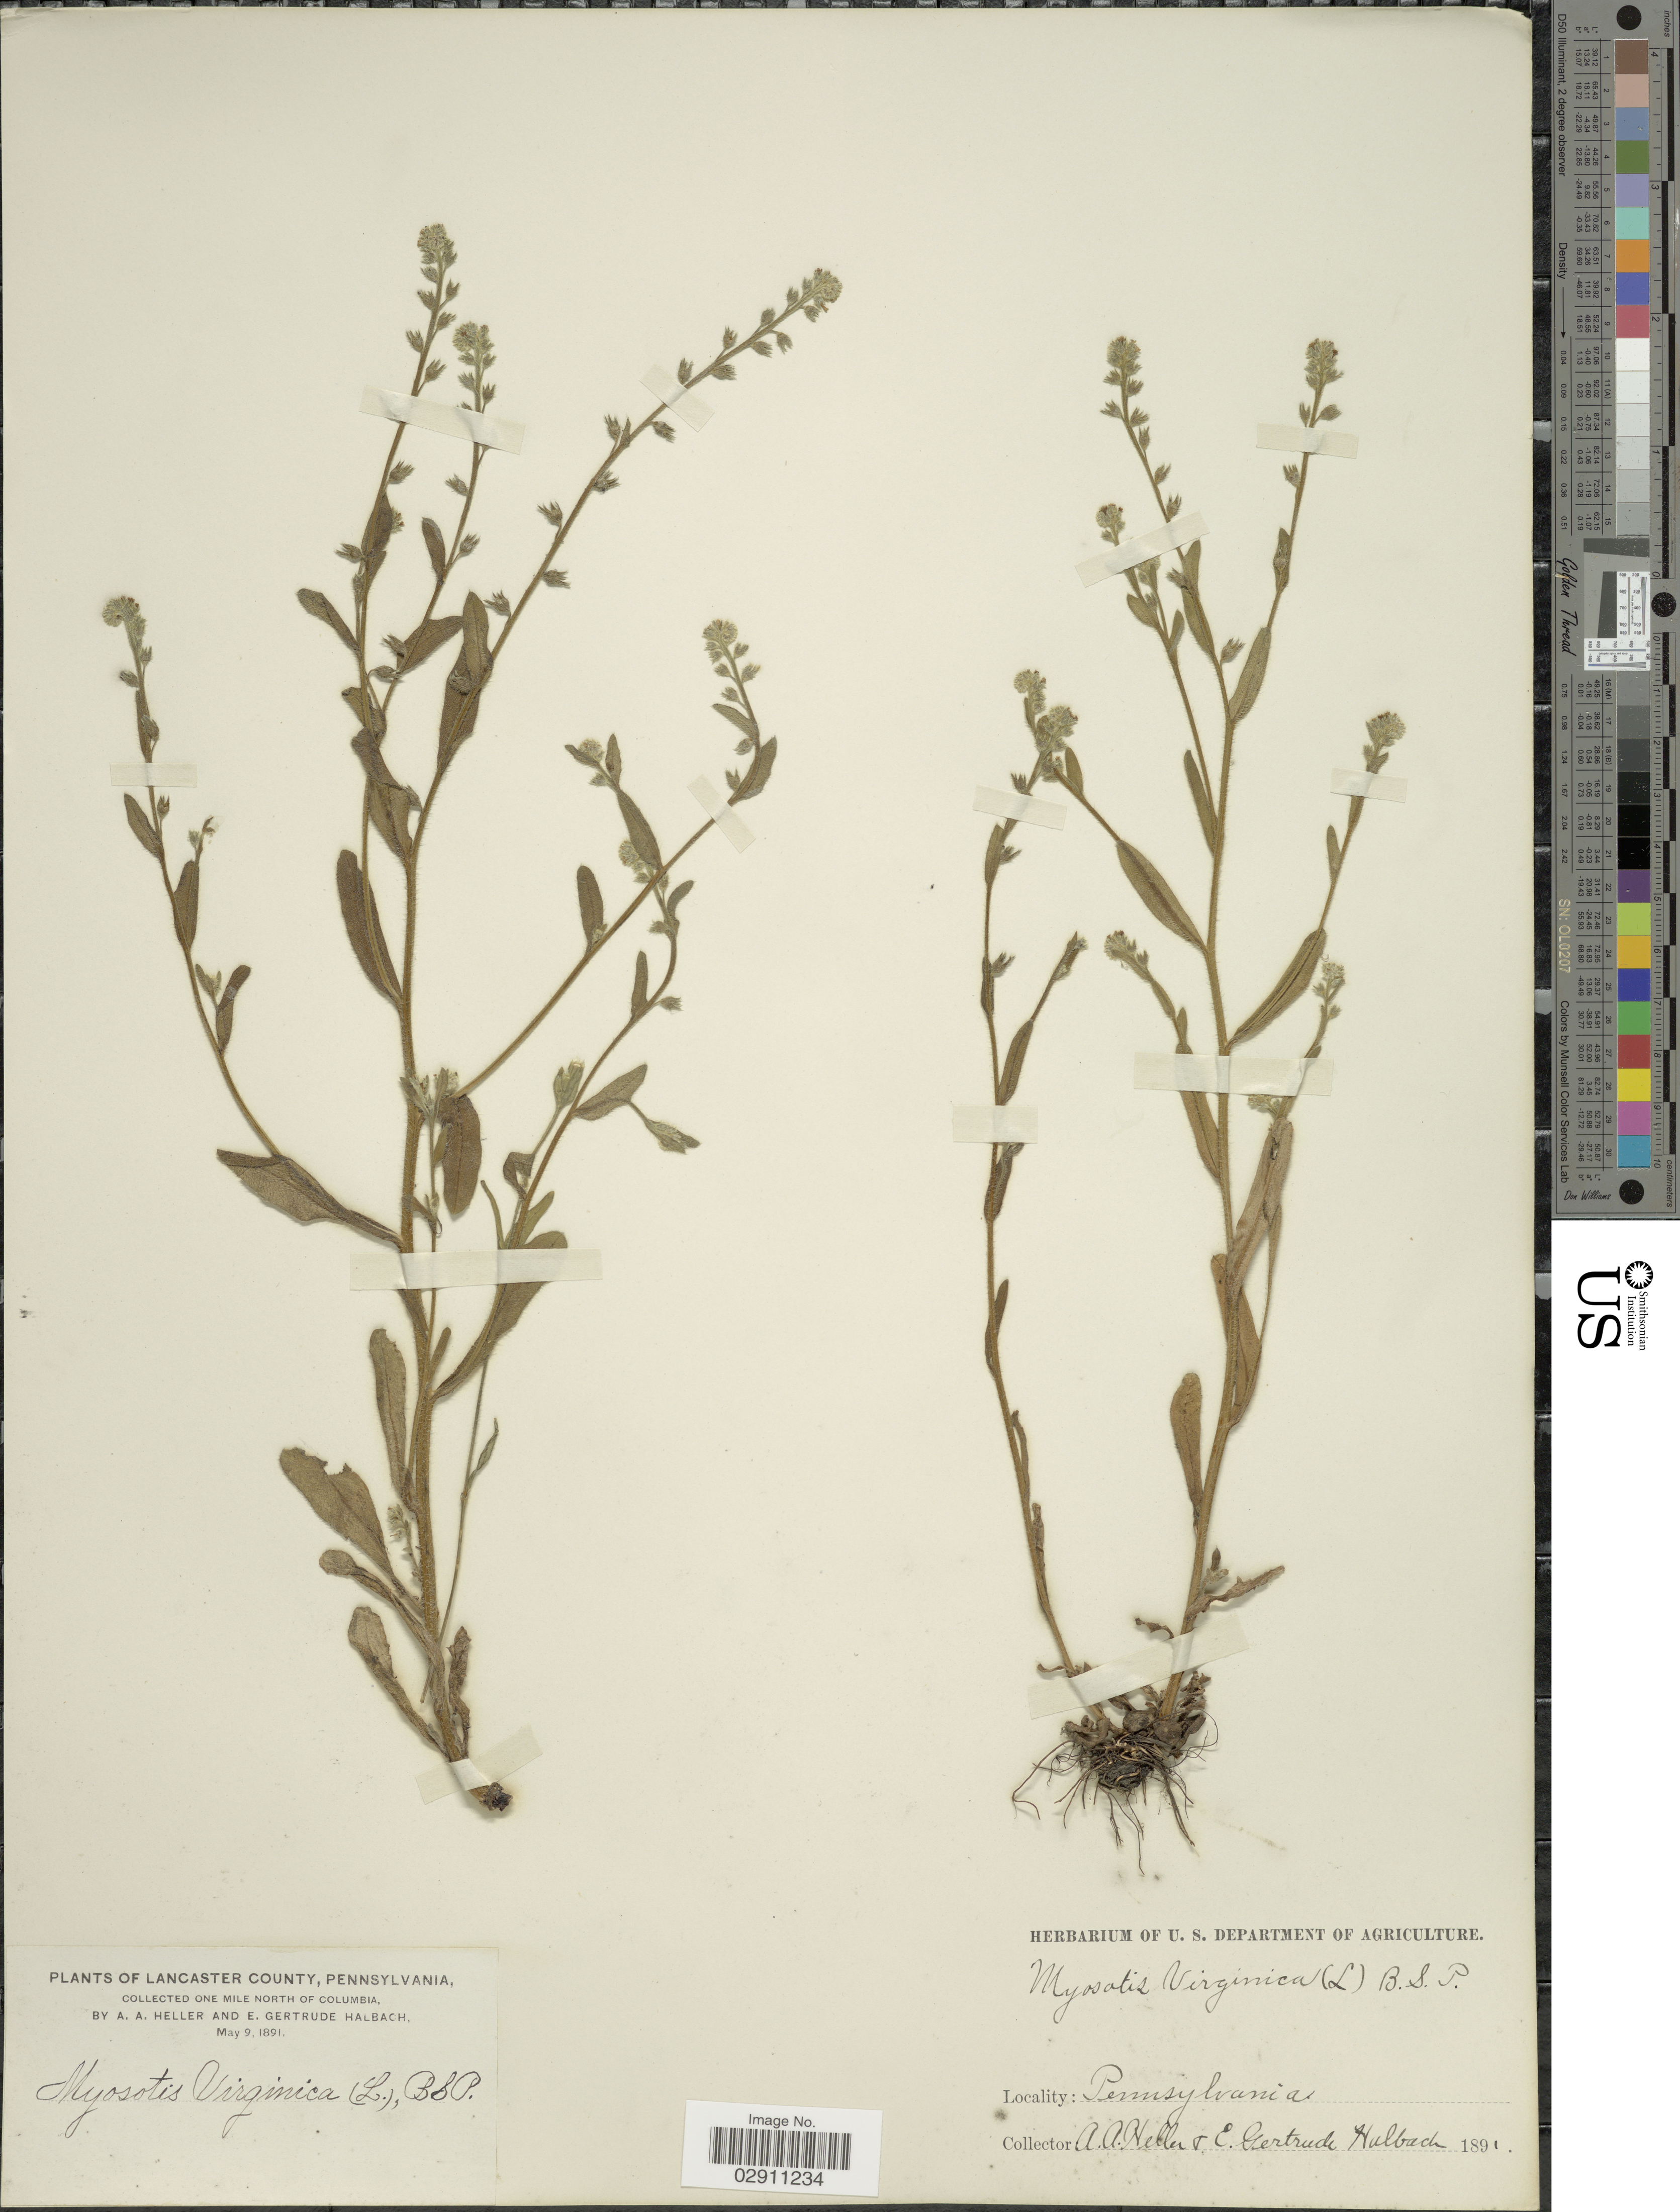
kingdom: Plantae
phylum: Tracheophyta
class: Magnoliopsida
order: Boraginales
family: Boraginaceae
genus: Myosotis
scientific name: Myosotis verna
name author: Nutt.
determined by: Goldman, Doug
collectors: A. A. Heller & E. G. Halbach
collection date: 1891-05-09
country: United States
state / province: Pennsylvania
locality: Lancaster County, One Mile North of Columbia.